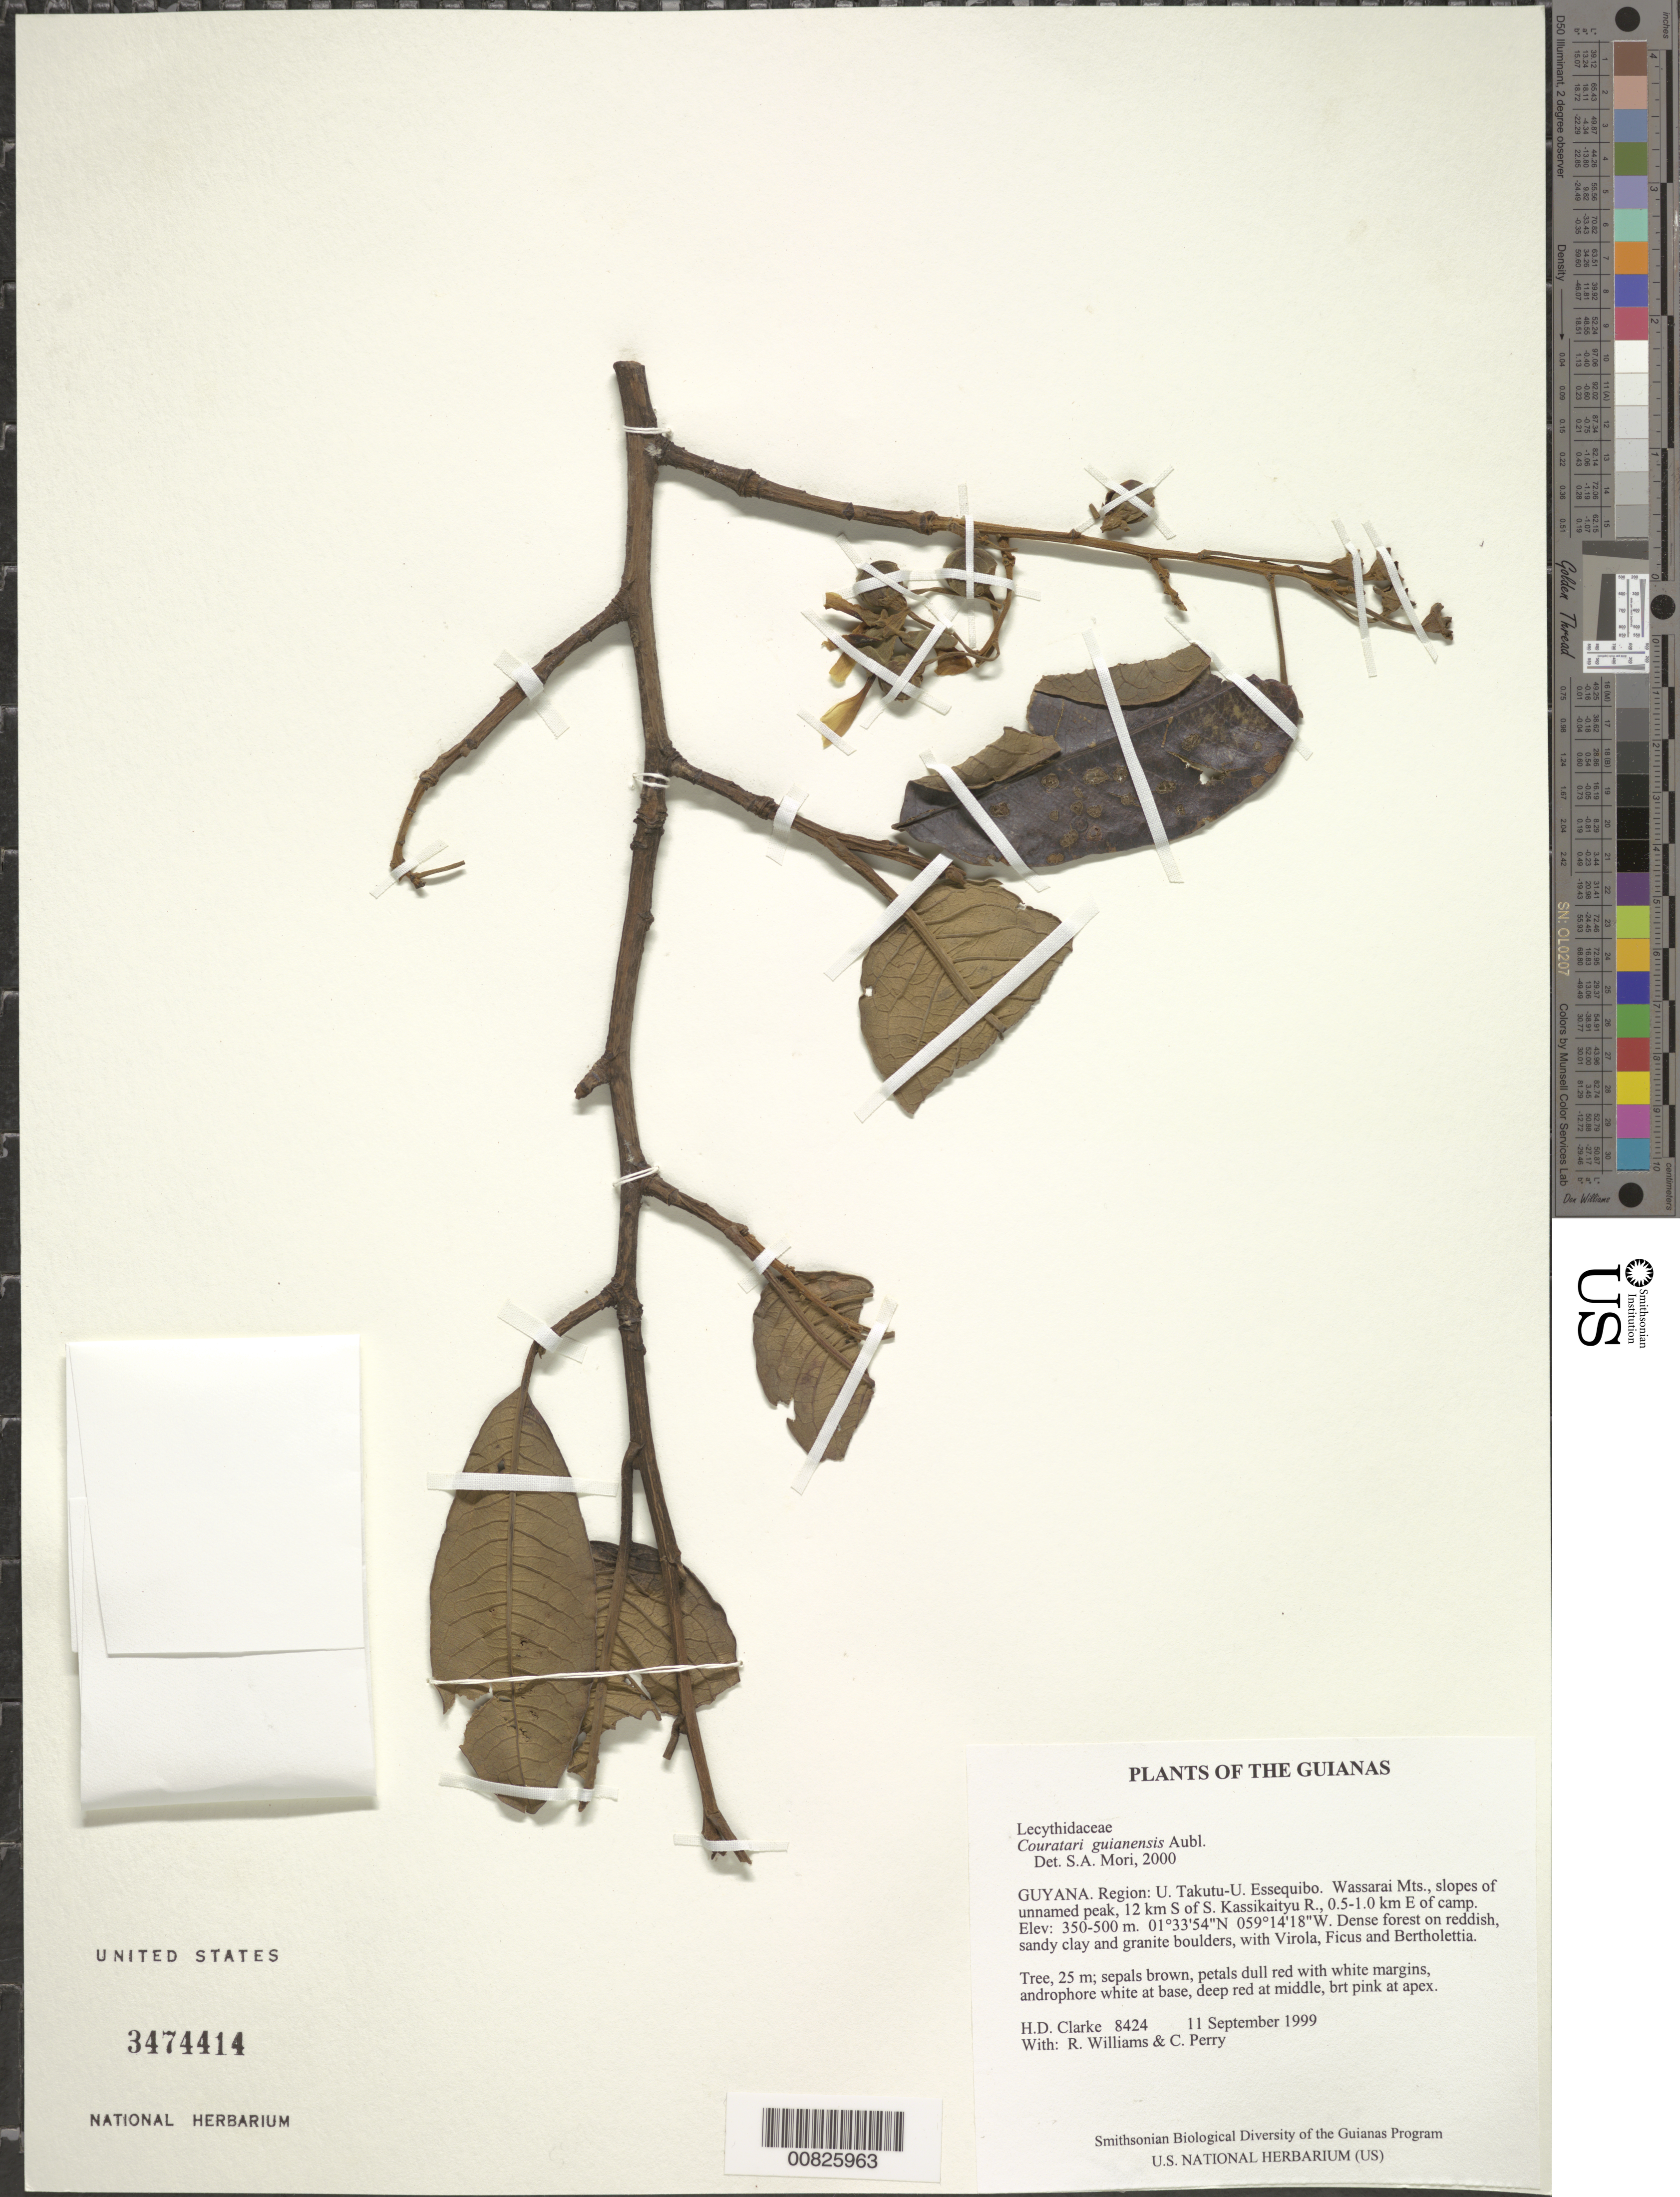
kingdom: Plantae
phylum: Tracheophyta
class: Magnoliopsida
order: Ericales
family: Lecythidaceae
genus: Couratari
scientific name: Couratari guianensis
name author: Aubl.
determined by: Mori, Scott A.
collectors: H. D. Clarke, R. Williams & C. Perry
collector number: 8424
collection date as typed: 11 September 1999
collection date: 1999-09-11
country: Guyana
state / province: U. Takutu-U. Essequibo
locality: Wassarai Mts., slopes of unnamed peak, 12 km S of S. Kassikaityu R., 0.5-1.0 km E of camp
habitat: Dense forest on reddish, sandy clay and granite boulders, with Virola, Ficus and Bertholettia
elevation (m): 350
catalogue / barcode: US 3474414